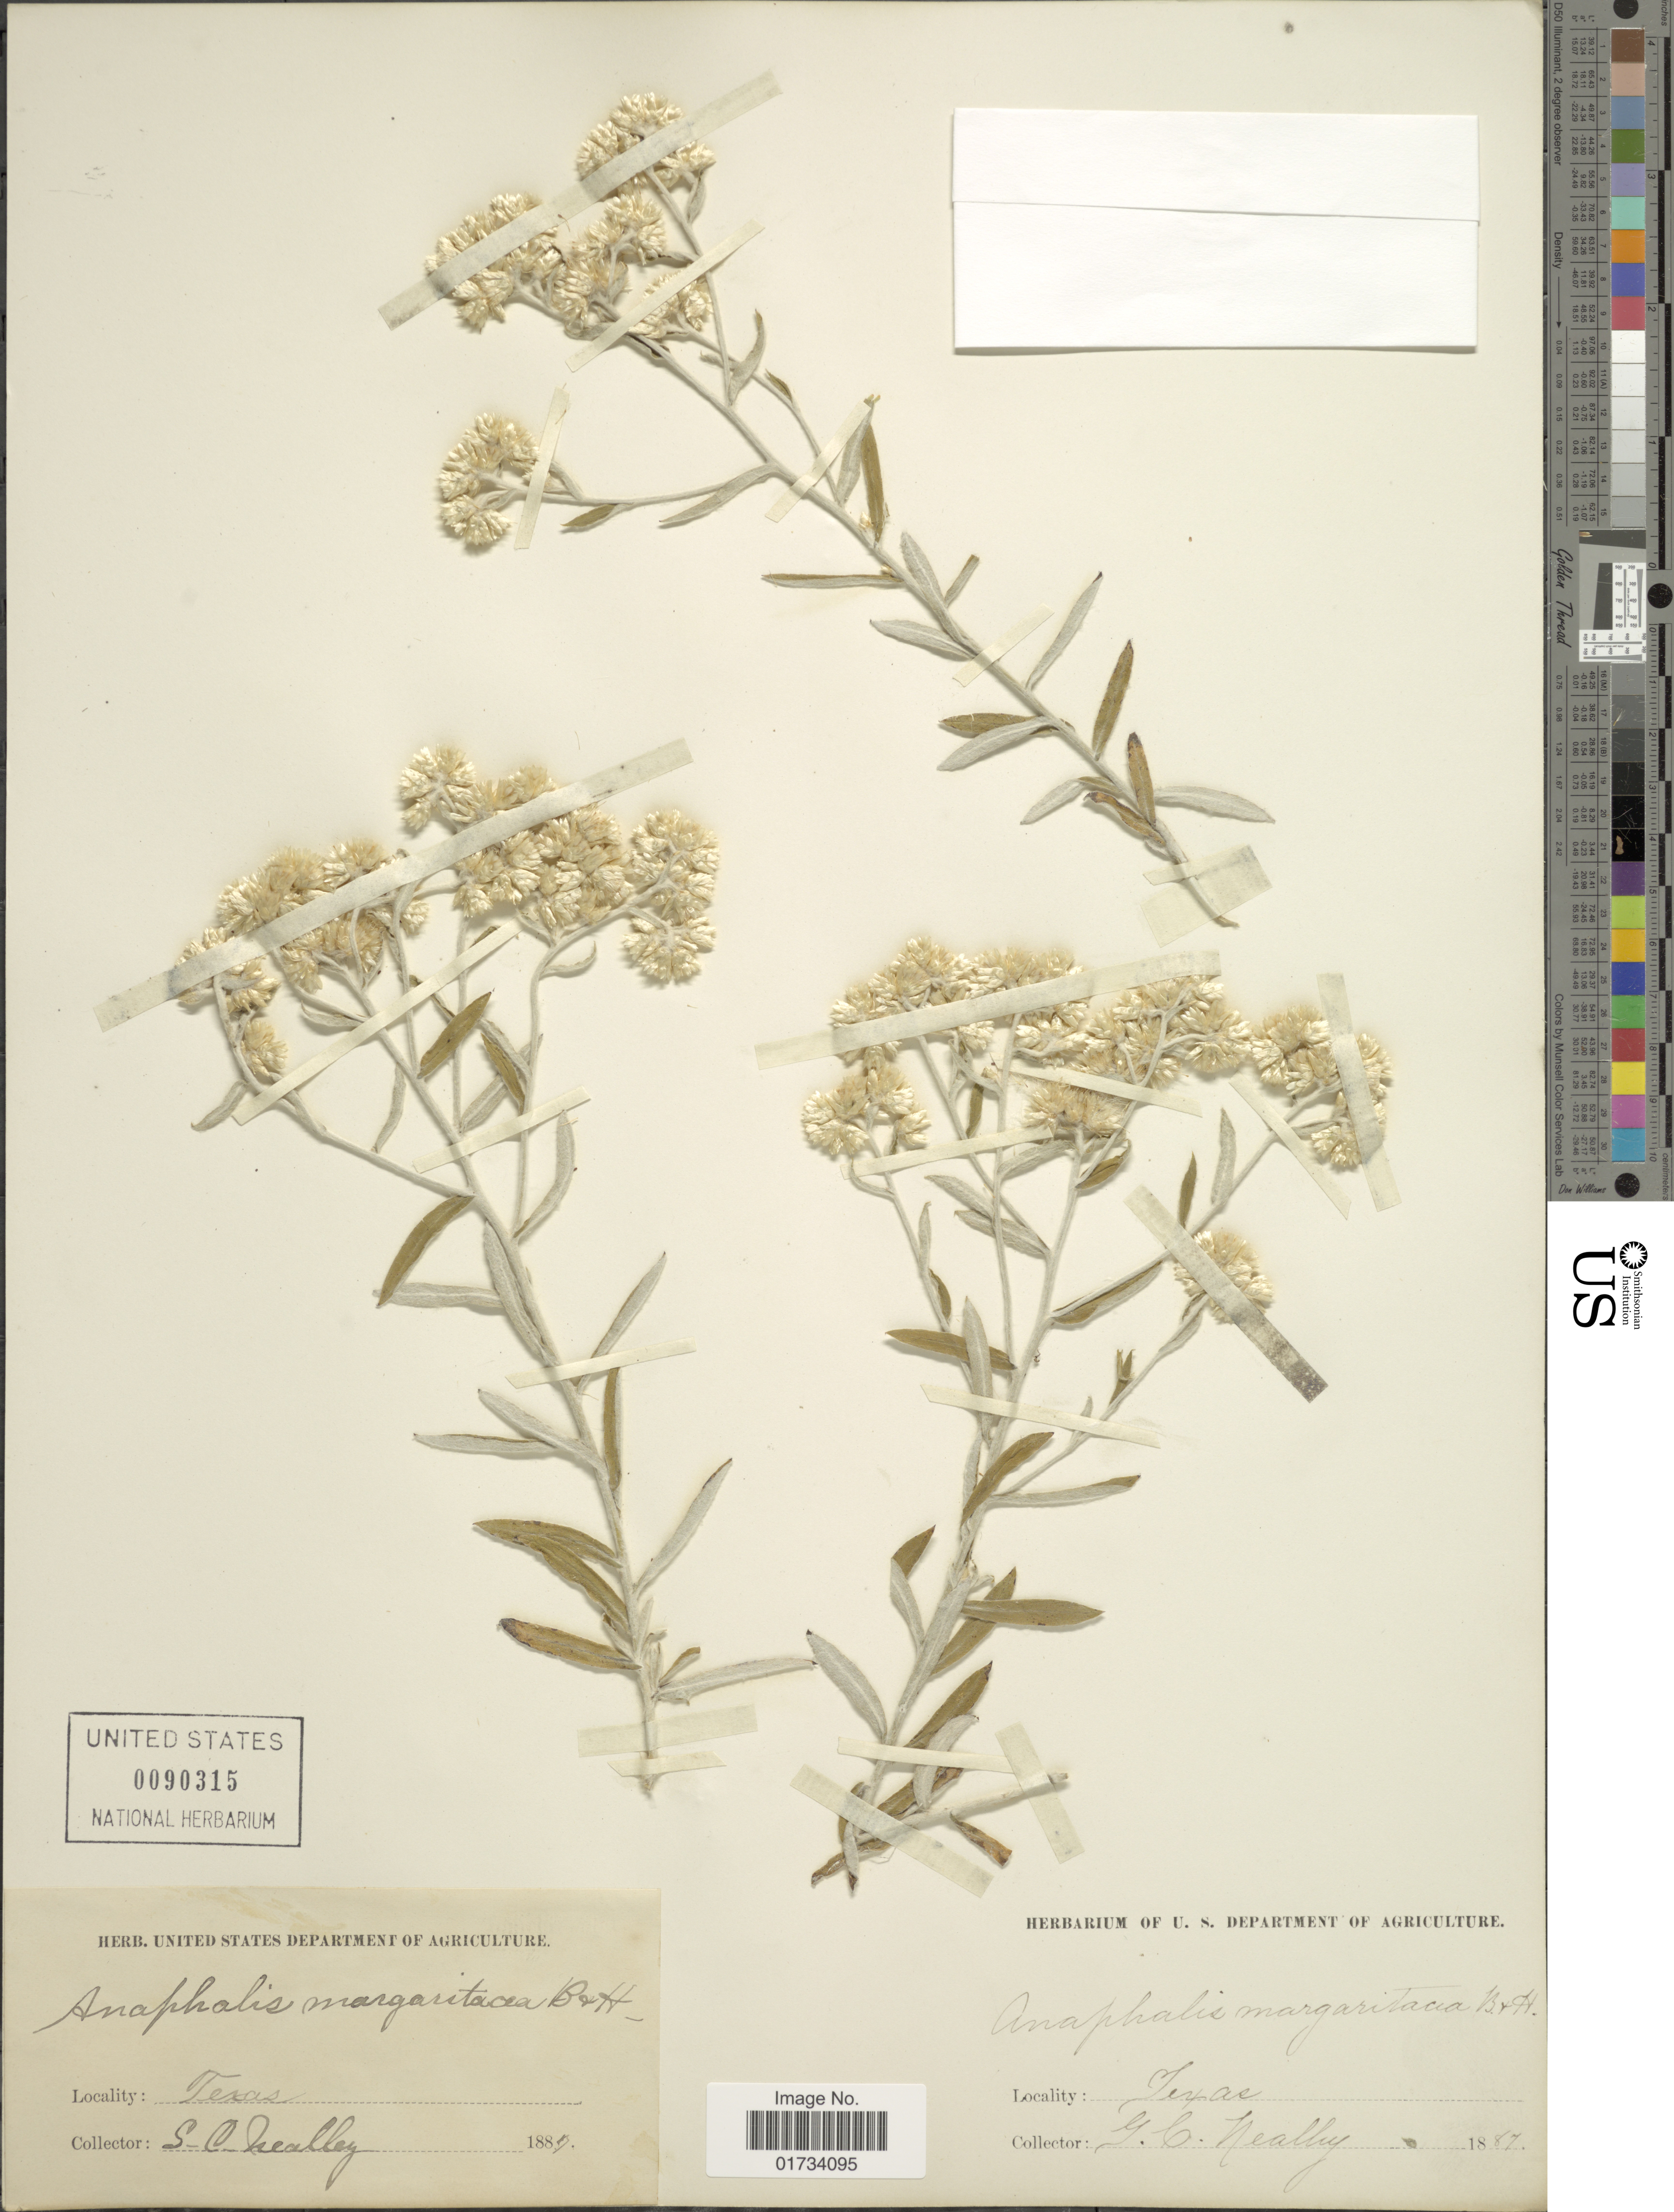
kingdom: Plantae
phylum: Tracheophyta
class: Magnoliopsida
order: Asterales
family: Asteraceae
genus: Anaphalis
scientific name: Anaphalis margaritacea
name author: (L.) Benth. & Hook. f.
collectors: G. Neally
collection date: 1887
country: United States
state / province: Texas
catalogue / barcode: US 90315